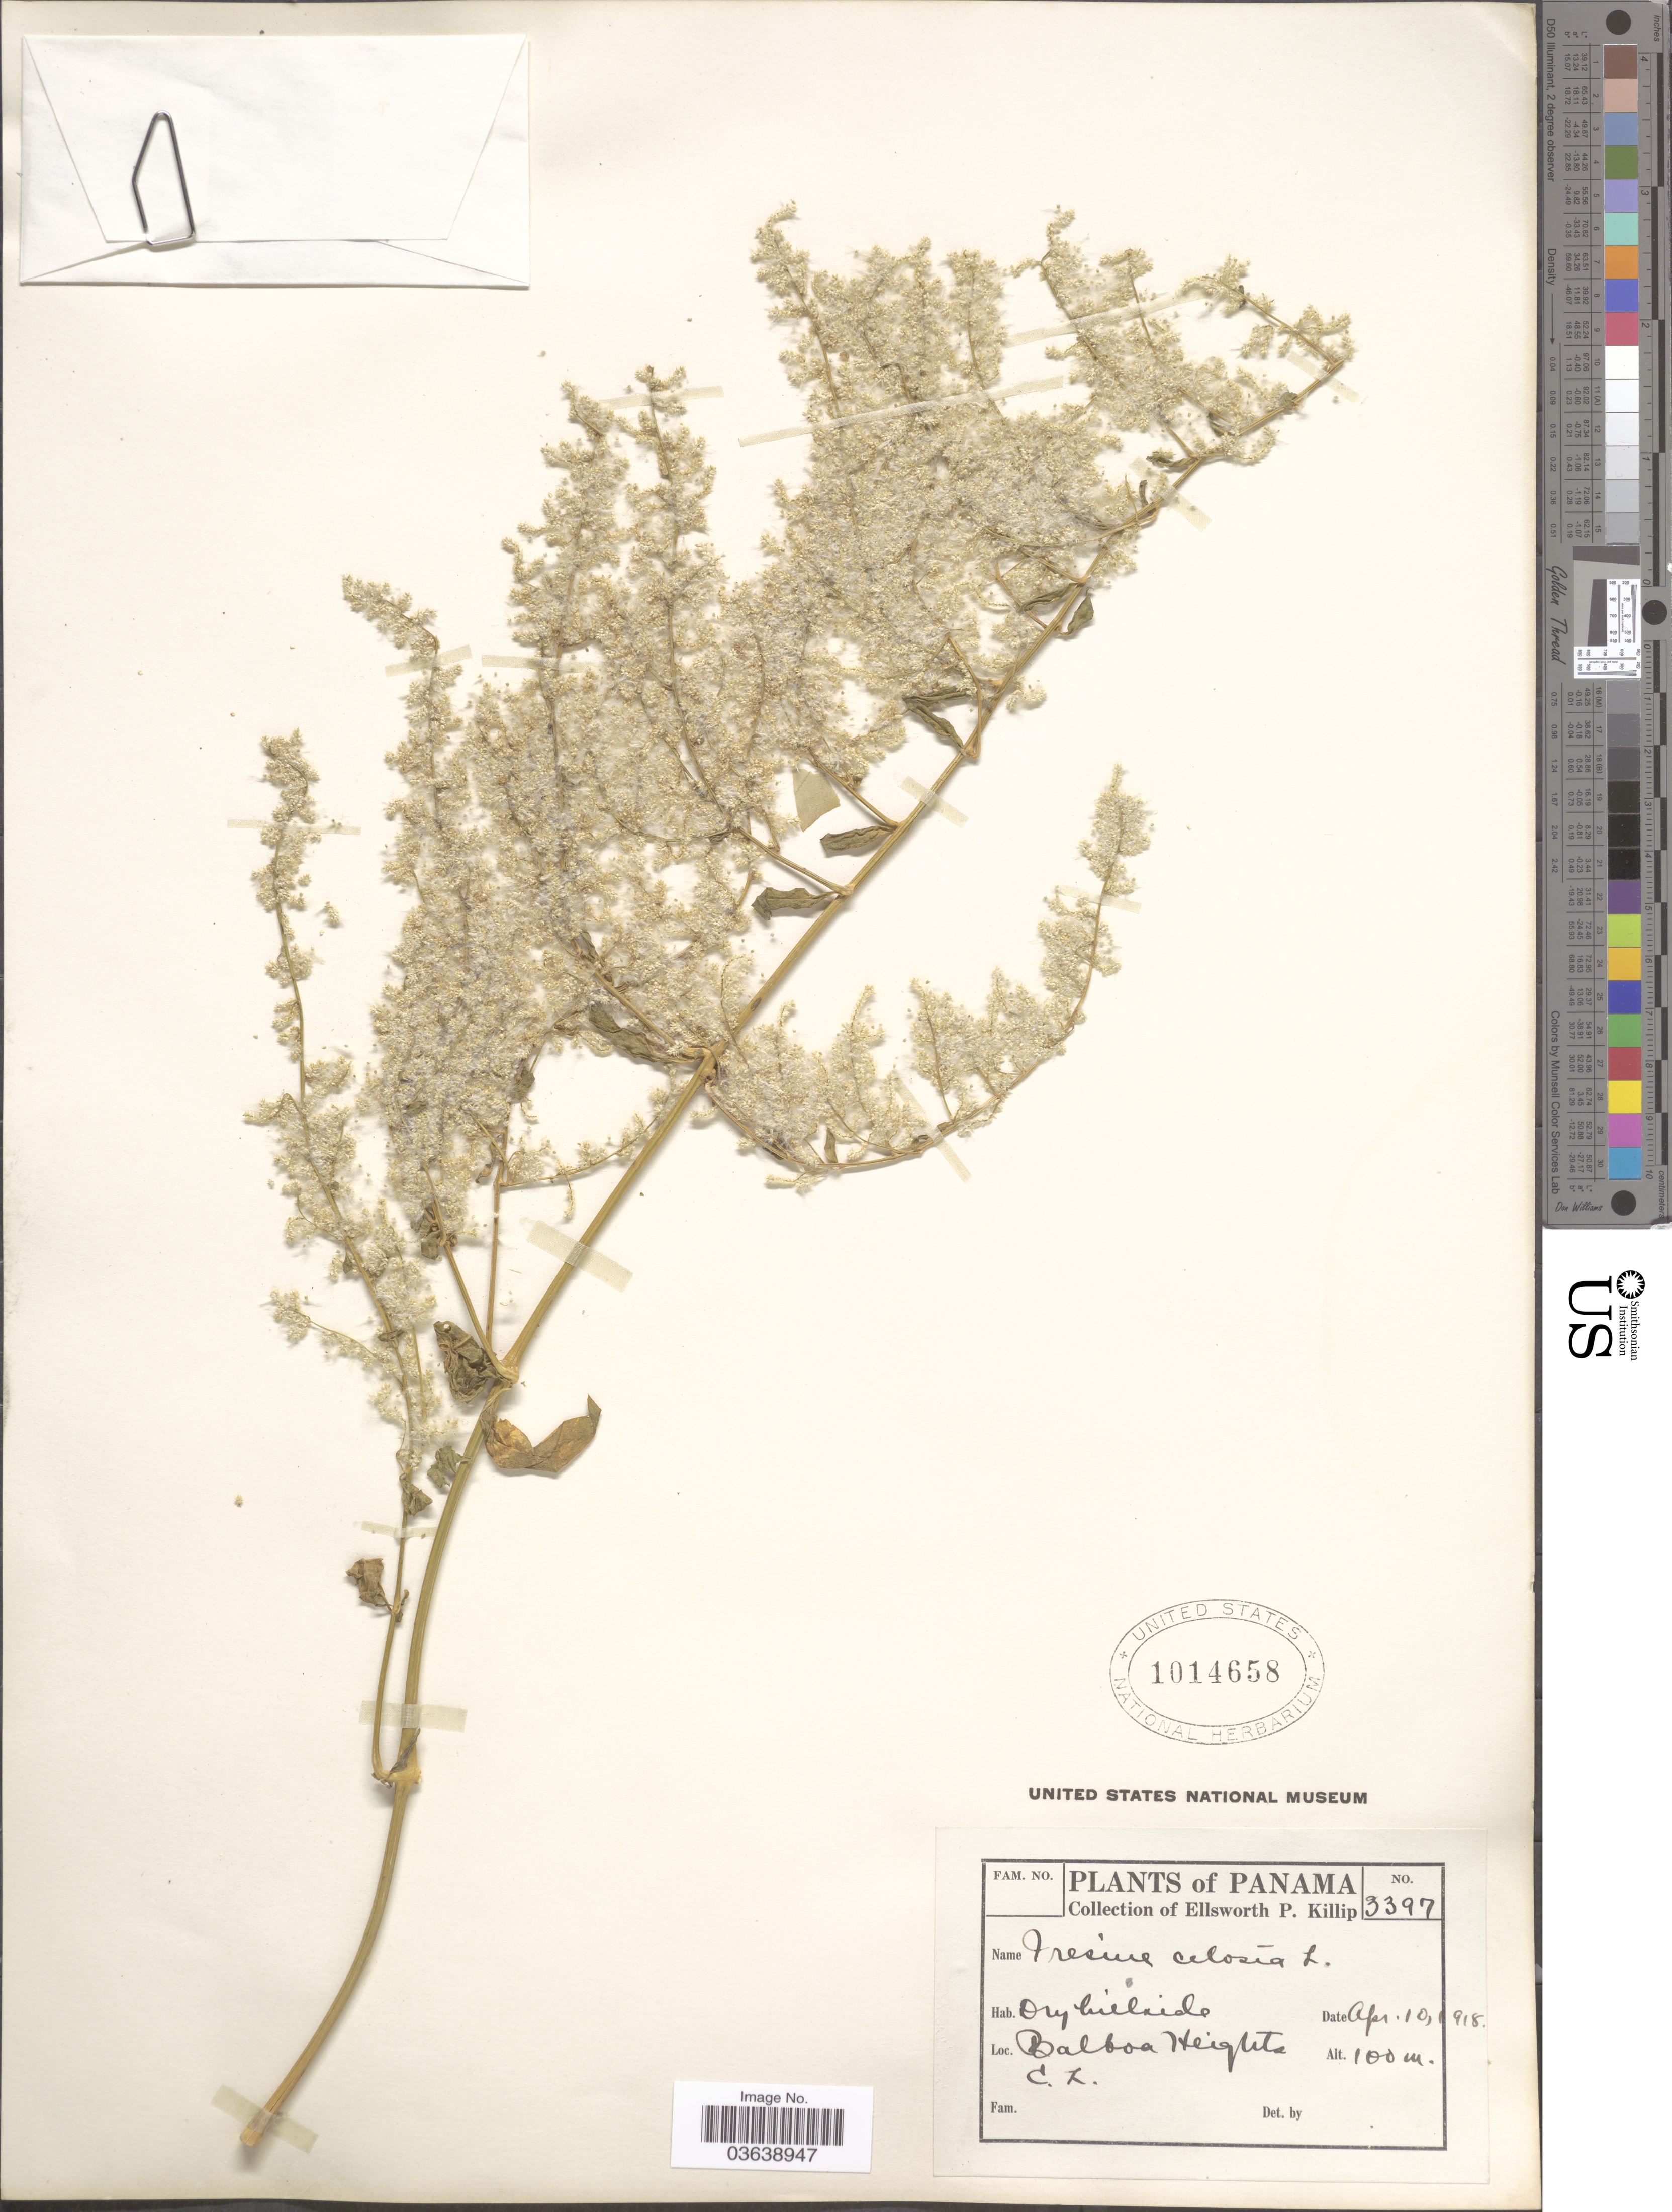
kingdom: Plantae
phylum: Tracheophyta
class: Magnoliopsida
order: Caryophyllales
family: Amaranthaceae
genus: Iresine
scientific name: Iresine celosia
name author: L.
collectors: E. P. Killip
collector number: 3397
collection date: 1918-04-10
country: Panama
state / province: Colón / Panamá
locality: Balboa Heights, C.Z.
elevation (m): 100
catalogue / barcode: US 1014658